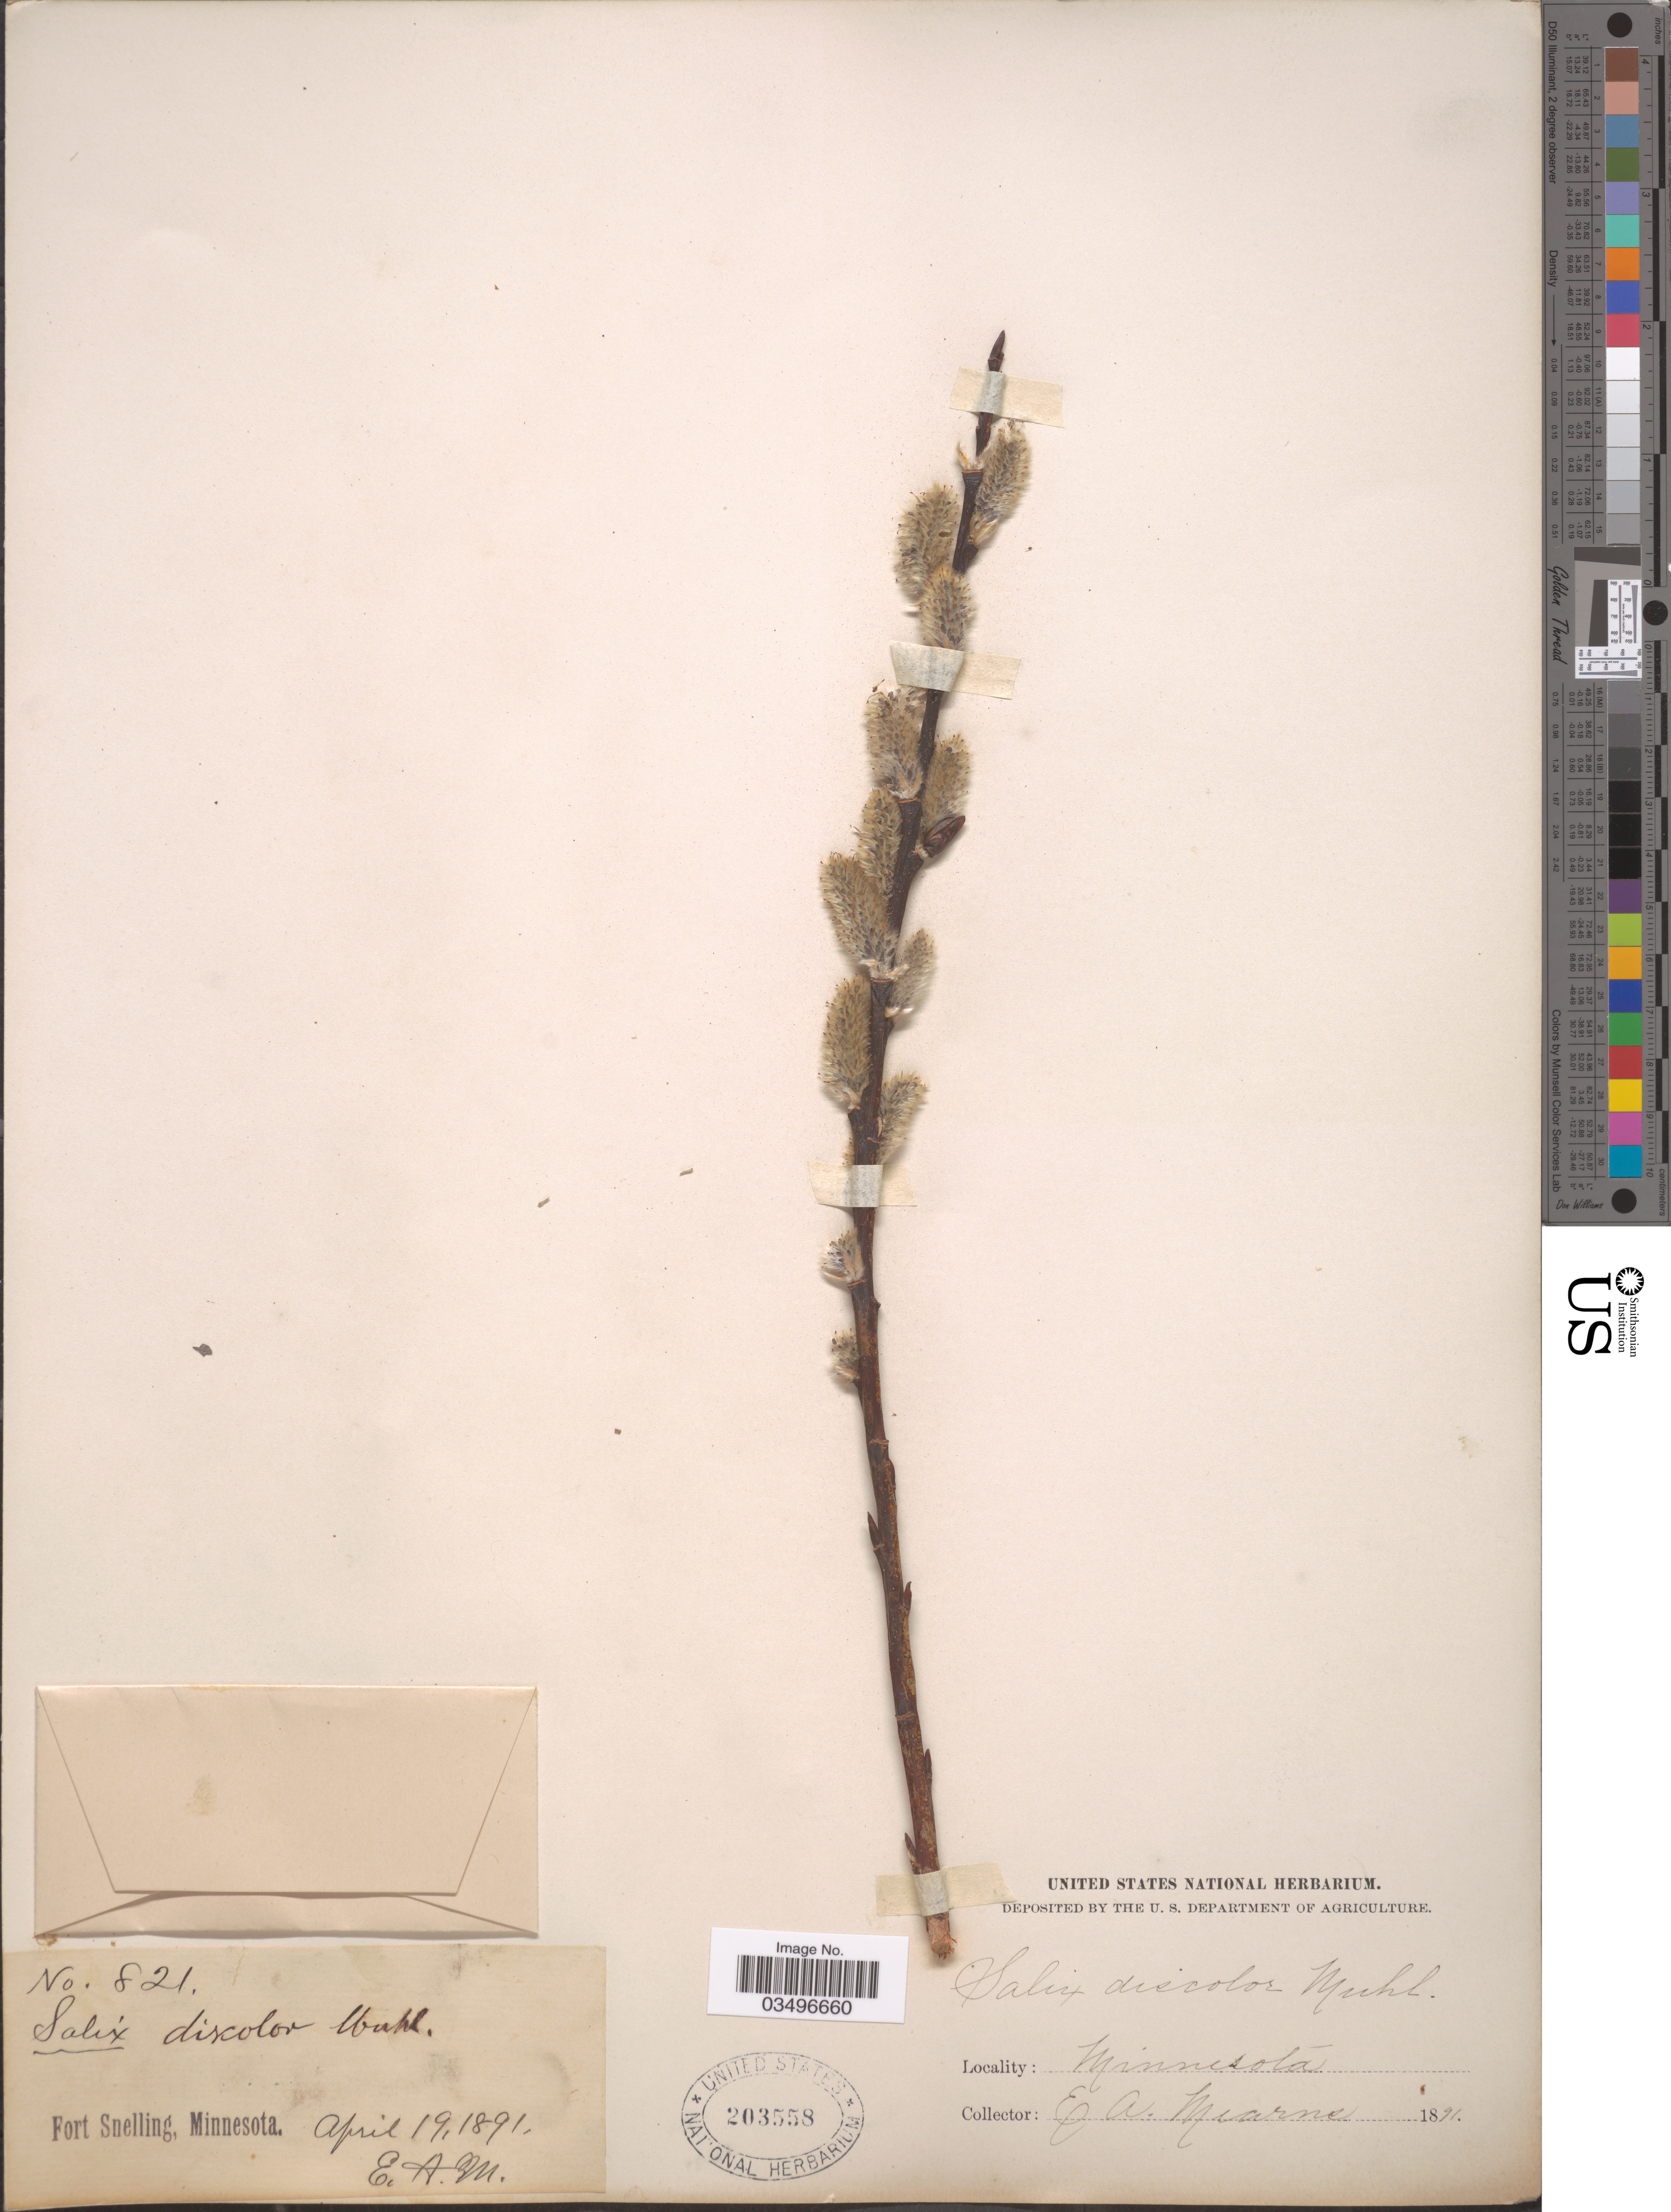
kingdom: Plantae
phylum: Tracheophyta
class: Magnoliopsida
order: Malpighiales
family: Salicaceae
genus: Salix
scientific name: Salix discolor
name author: Muhl.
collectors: E. A. Mearns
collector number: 821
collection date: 1891-04-19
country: United States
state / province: Minnesota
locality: Fort Snelling.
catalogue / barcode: US 203558